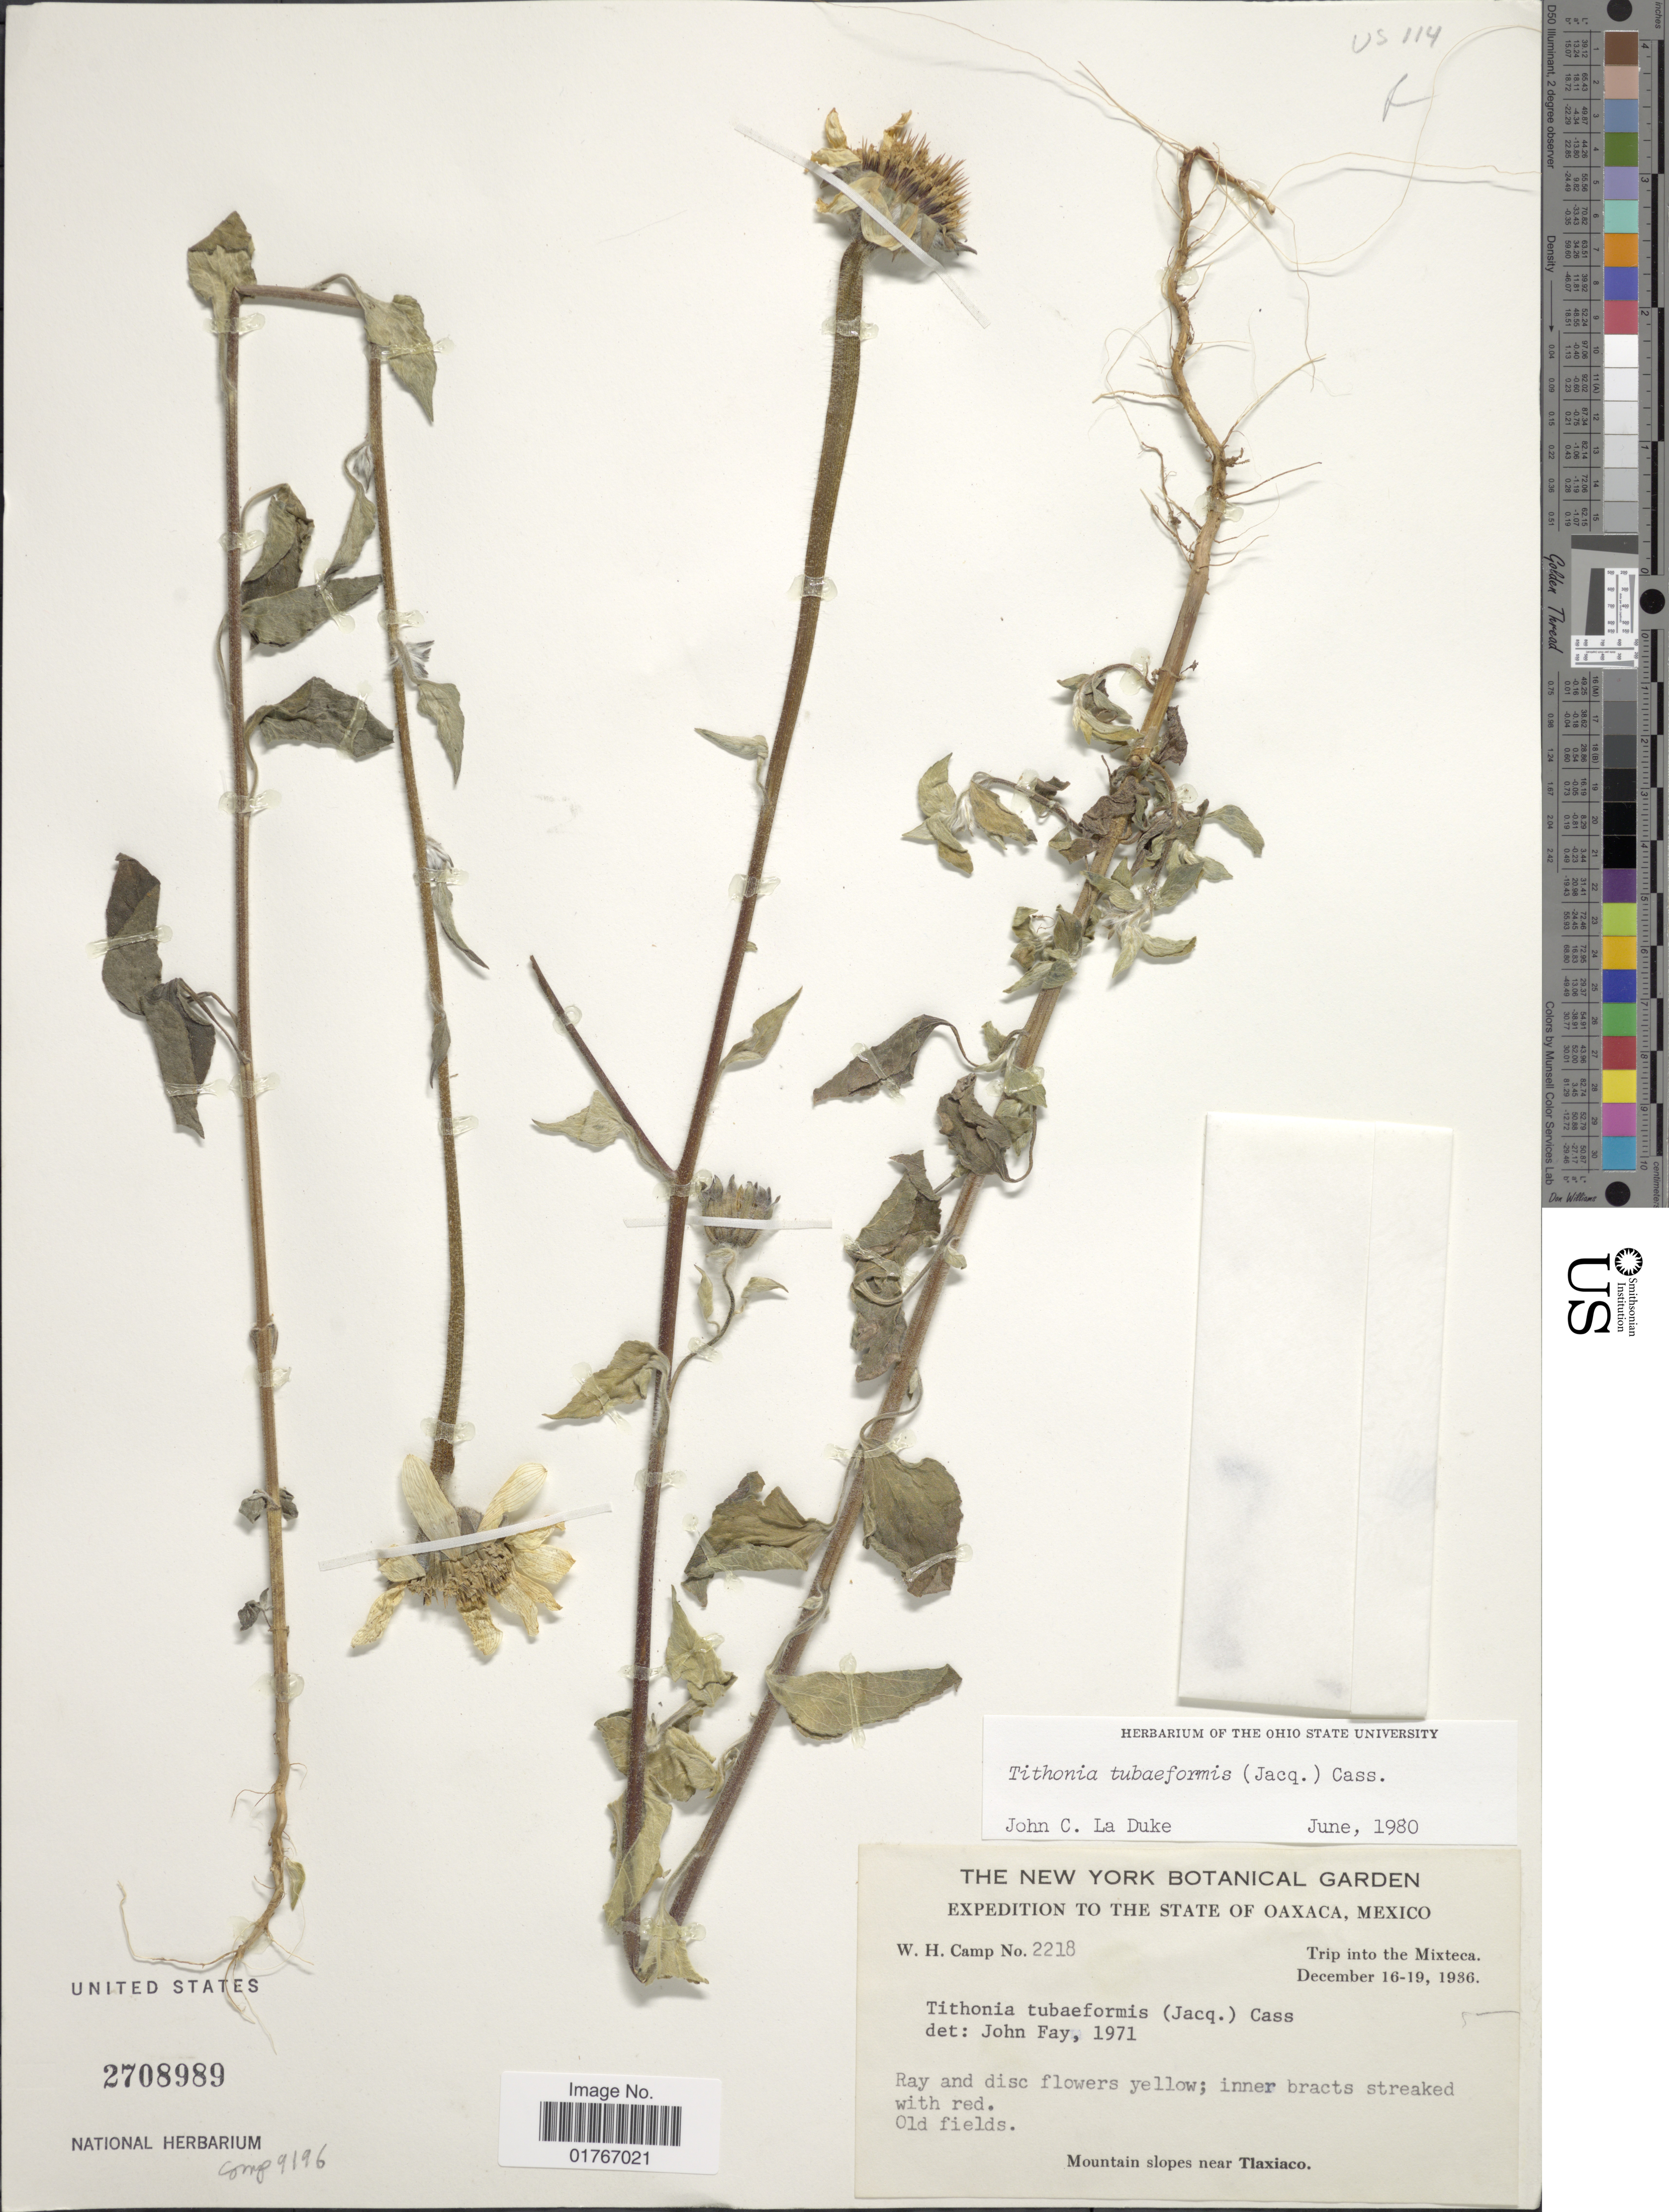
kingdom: Plantae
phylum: Tracheophyta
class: Magnoliopsida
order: Asterales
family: Asteraceae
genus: Tithonia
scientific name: Tithonia tubaeformis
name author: (Jacq.) Cass.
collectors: W. H. Camp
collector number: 2218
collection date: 1936-12-16/1936-12-19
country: Mexico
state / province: Oaxaca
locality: Mixteca, Mountain slopes near Tlaxiaco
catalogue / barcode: US 2708989